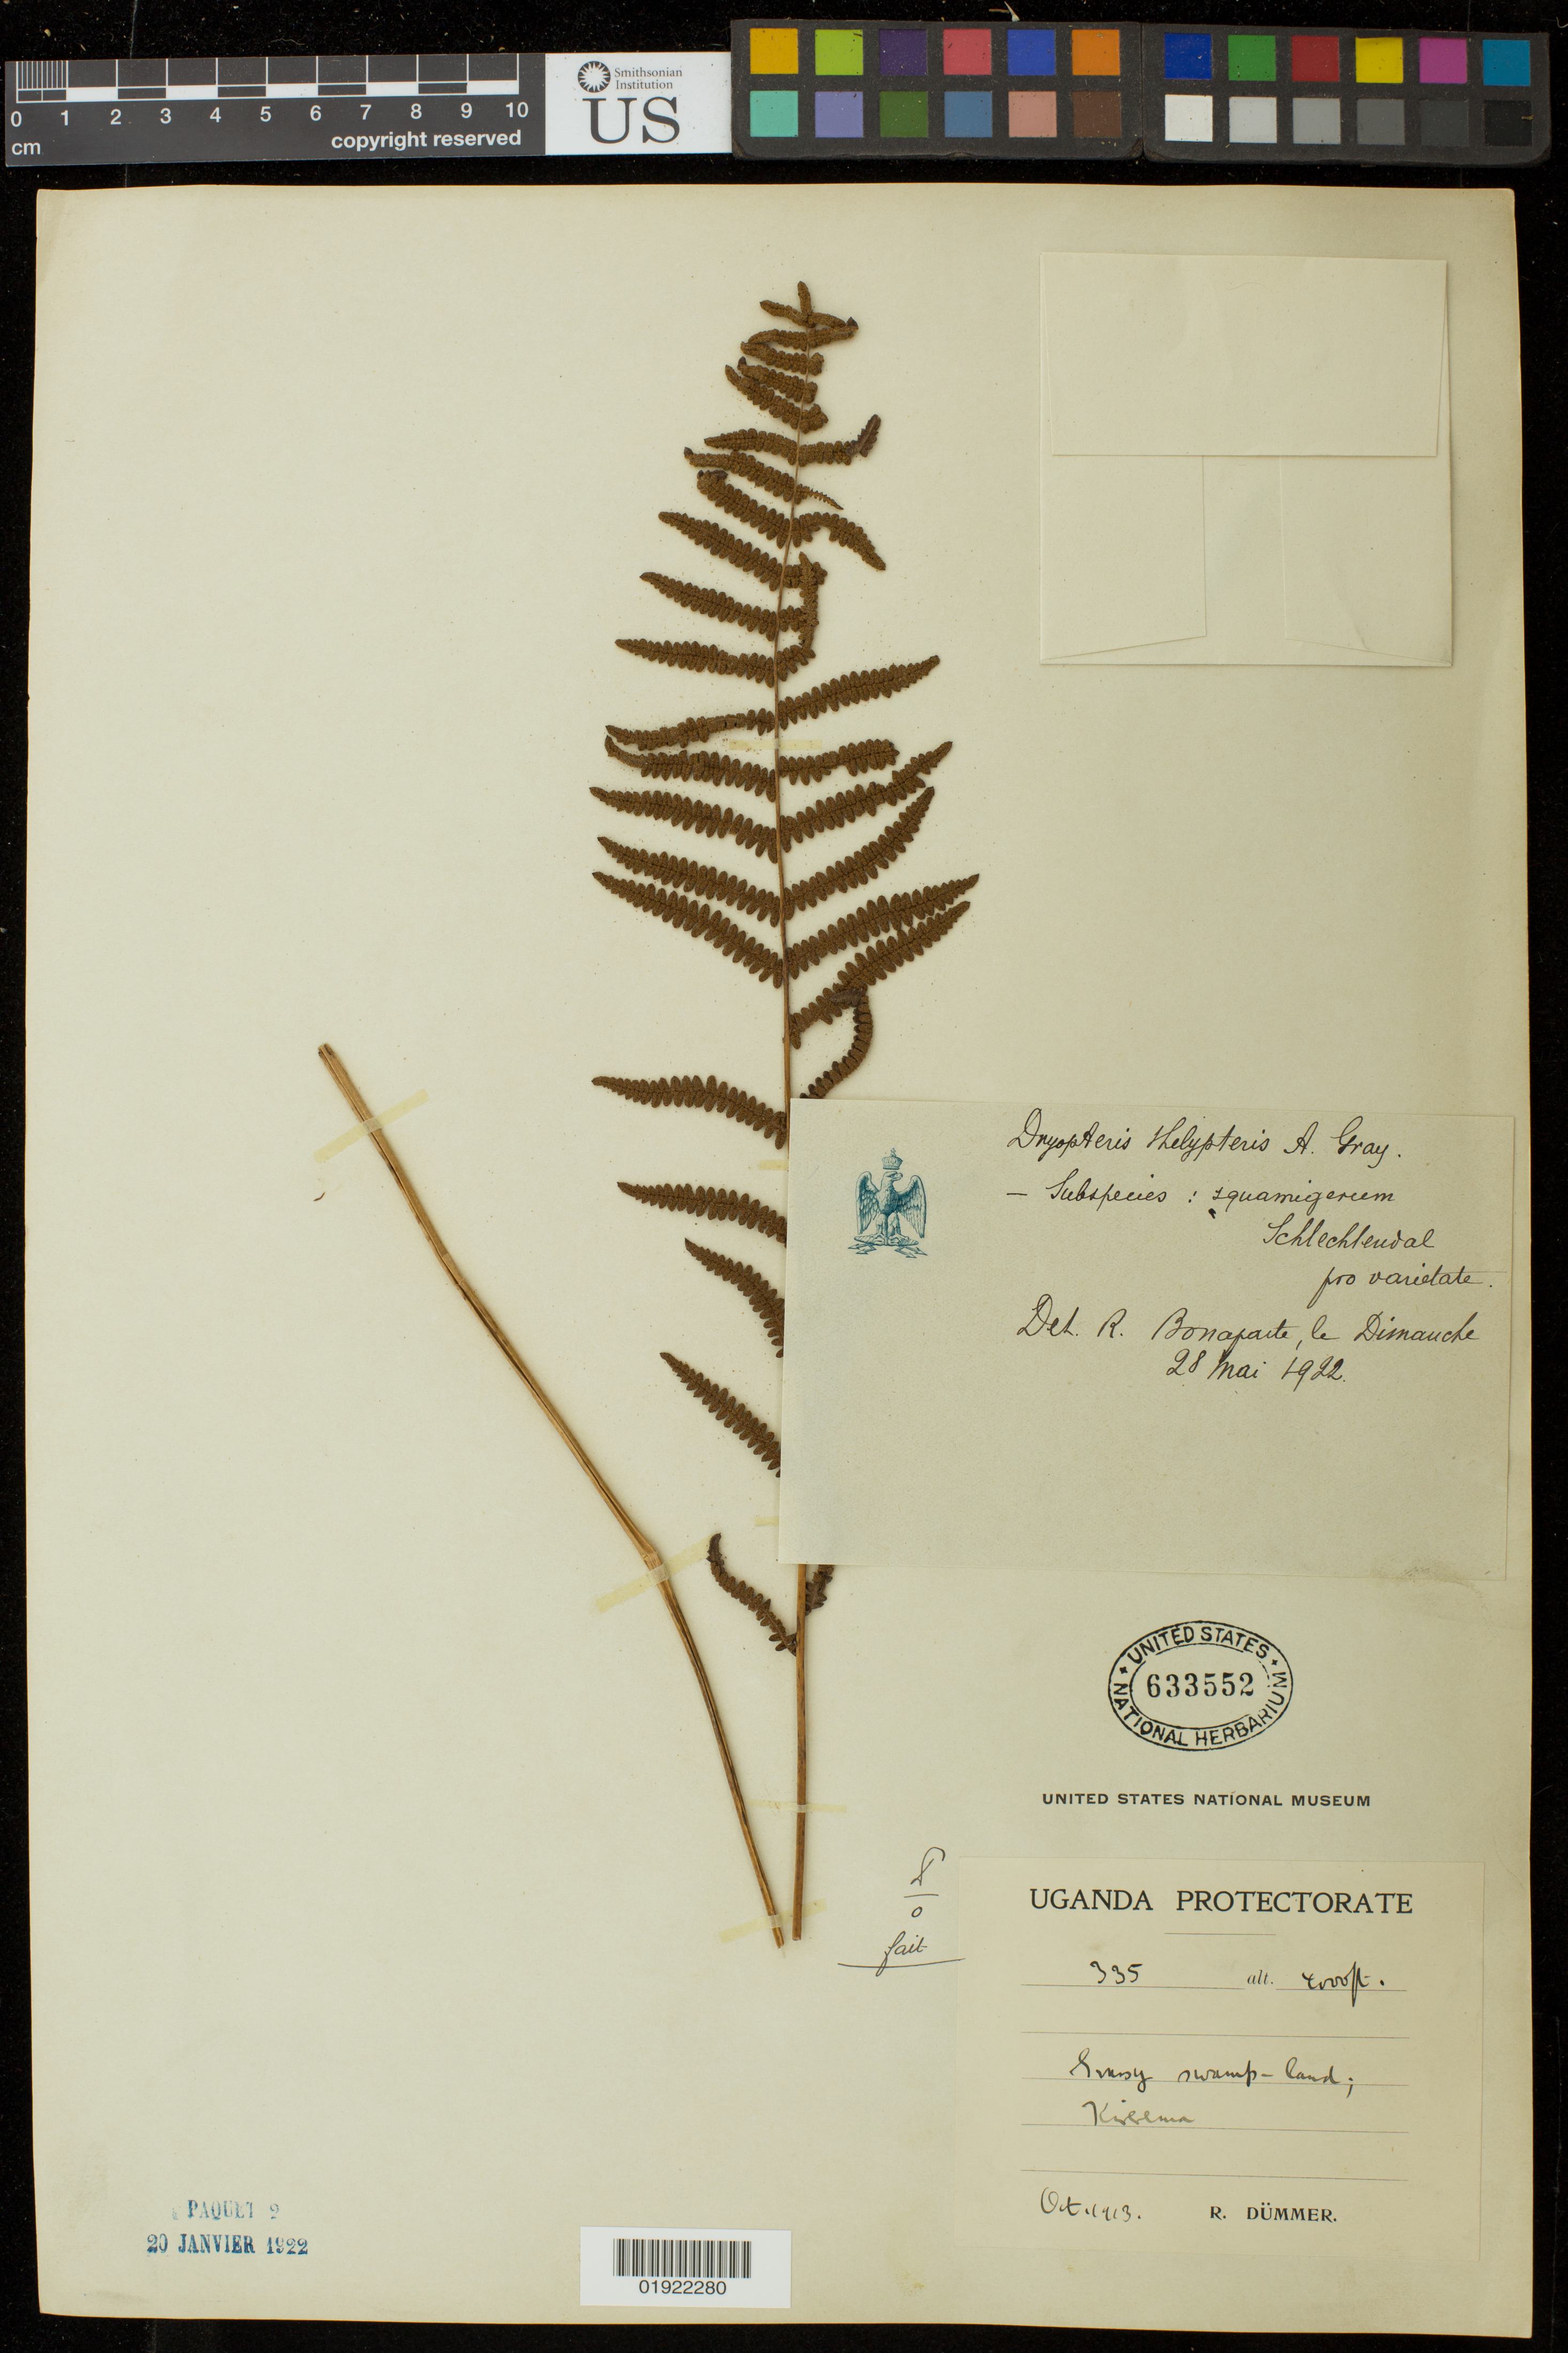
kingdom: Plantae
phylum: Tracheophyta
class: Polypodiopsida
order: Polypodiales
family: Thelypteridaceae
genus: Thelypteris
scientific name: Thelypteris confluens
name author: (Thunb.) C.V. Morton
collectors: R. A. Dümmer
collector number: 335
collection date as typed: Oct 1913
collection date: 1913-10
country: Uganda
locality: Kirerema.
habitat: swamp-land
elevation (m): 1219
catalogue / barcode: US 633552